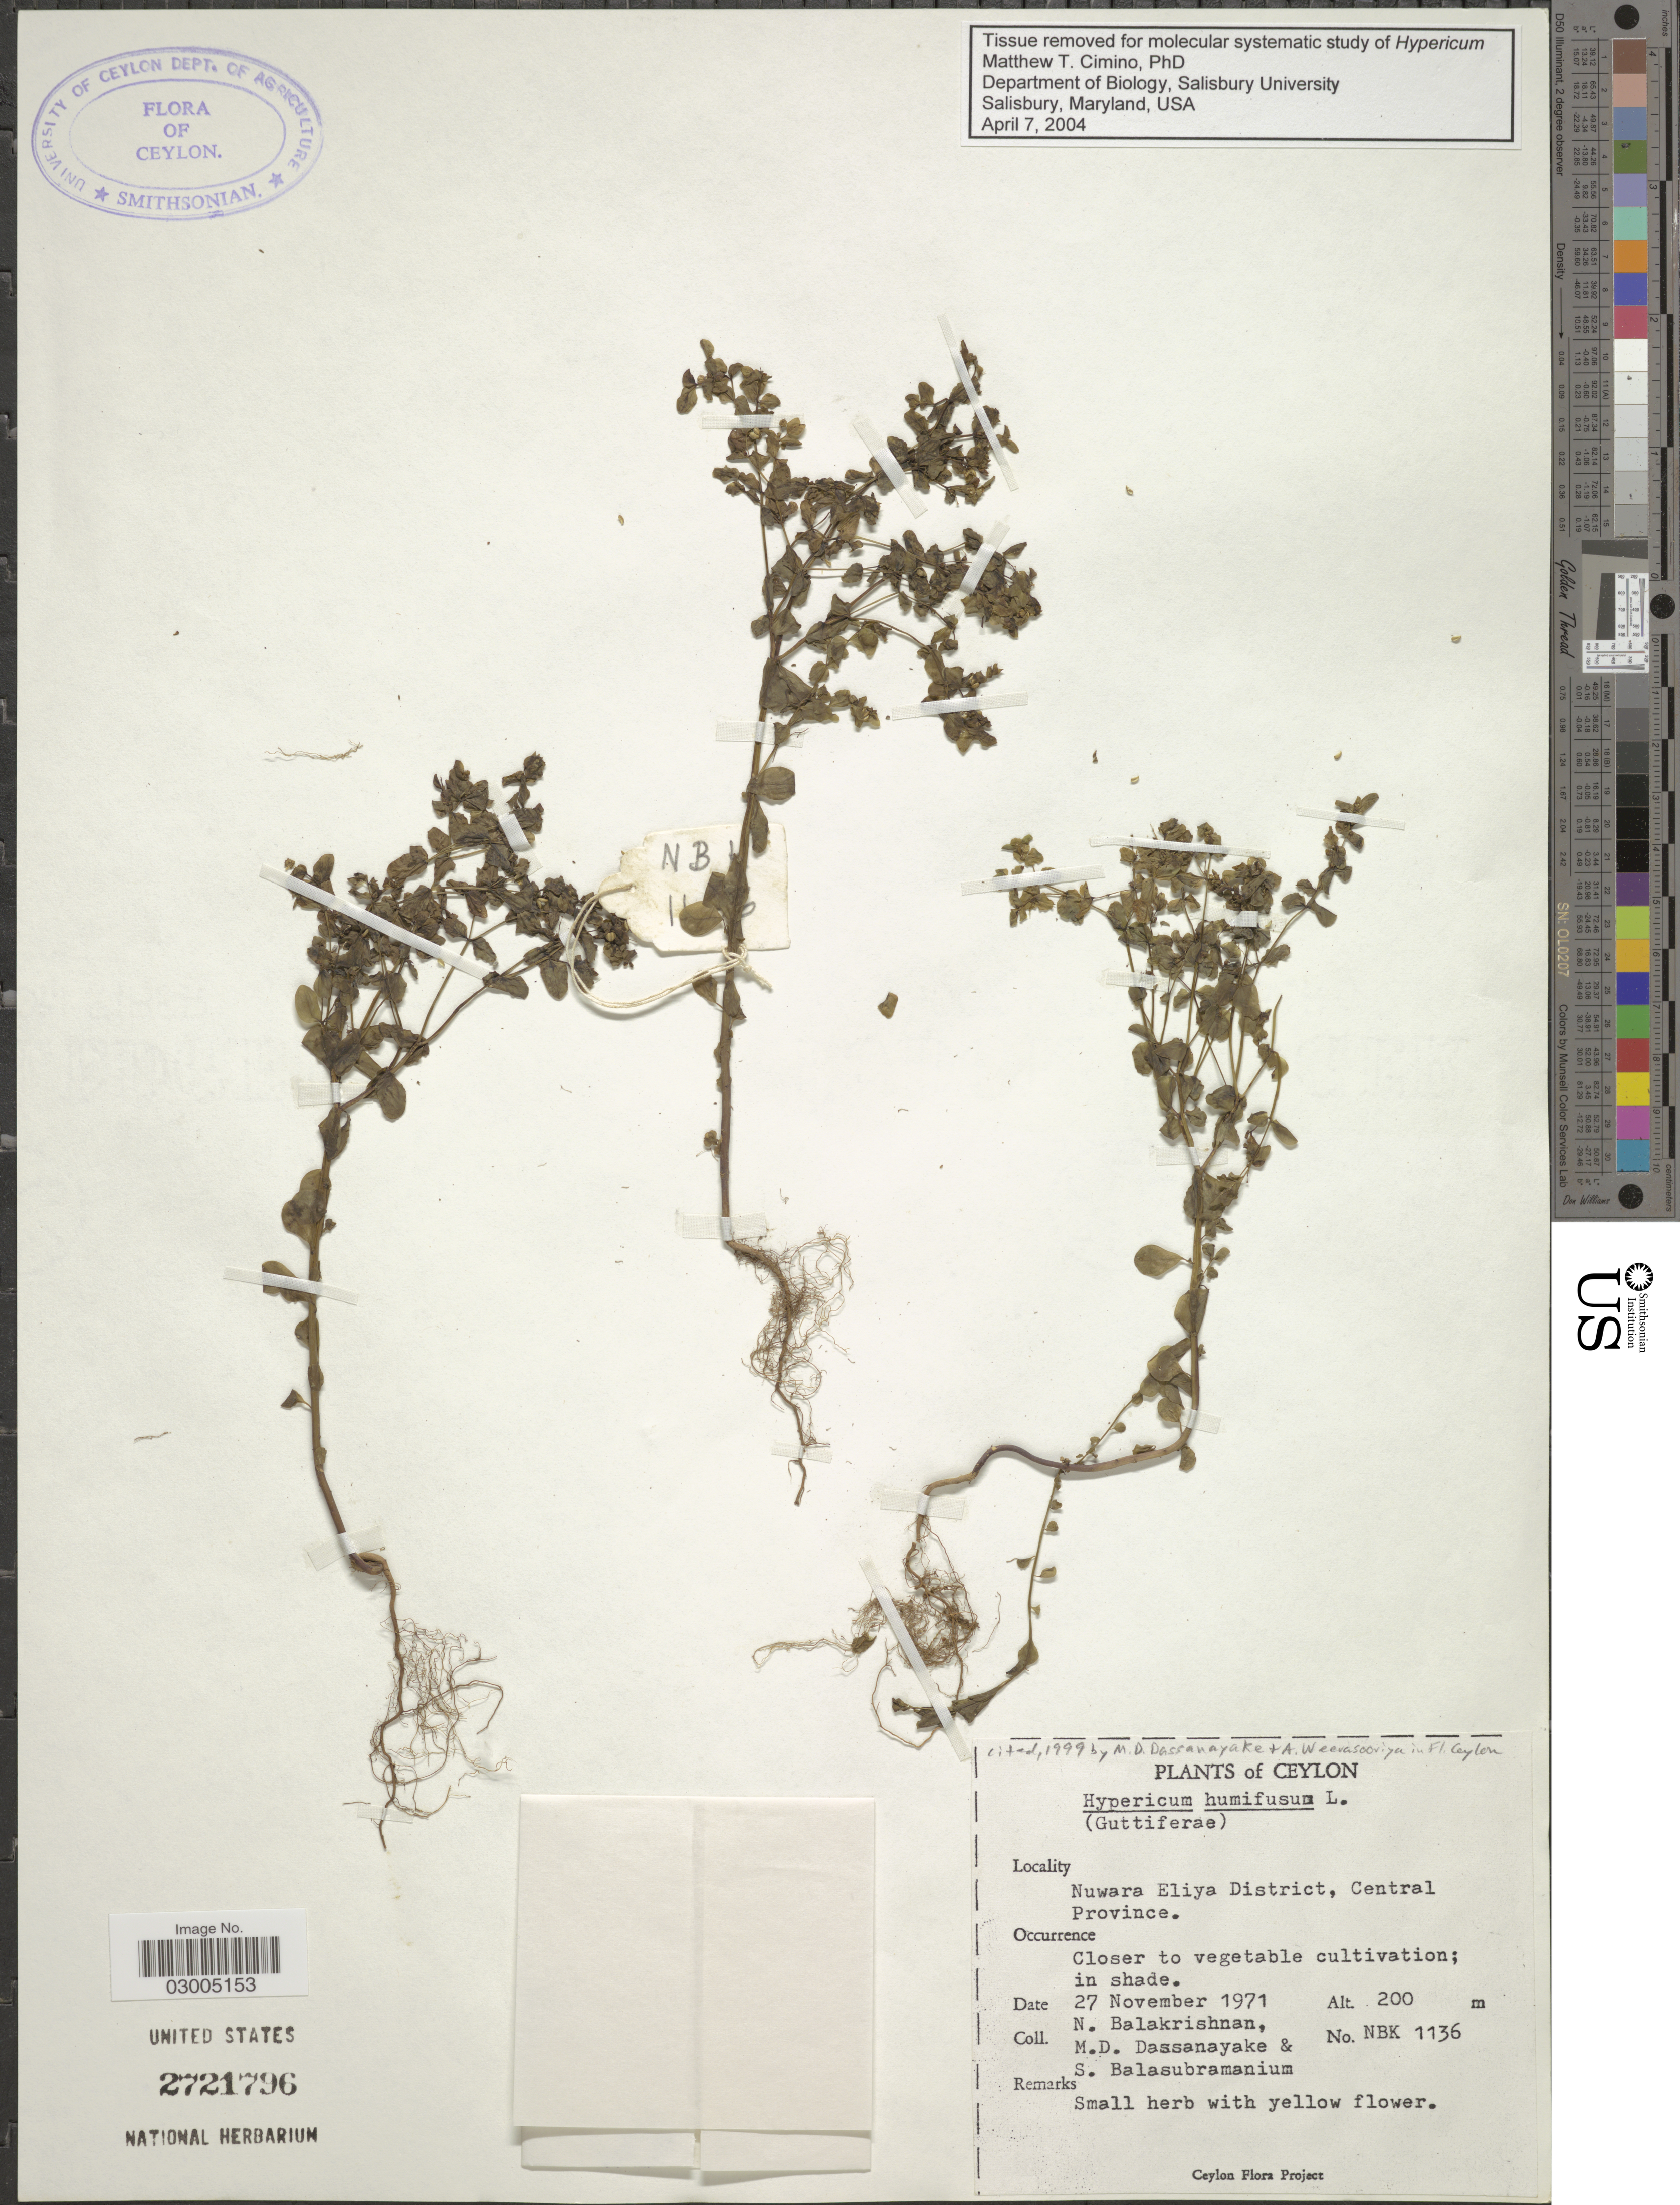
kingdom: Plantae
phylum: Tracheophyta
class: Magnoliopsida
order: Malpighiales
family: Hypericaceae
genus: Hypericum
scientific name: Hypericum humifusum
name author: L.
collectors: N. Balakrishnan, M. D. Dassanayake & S. Balasubramanium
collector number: NBK 1136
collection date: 1971-11-27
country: Sri Lanka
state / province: Central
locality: Ceylon. Nuwara Eliya District.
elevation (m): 200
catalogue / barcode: US 2721796